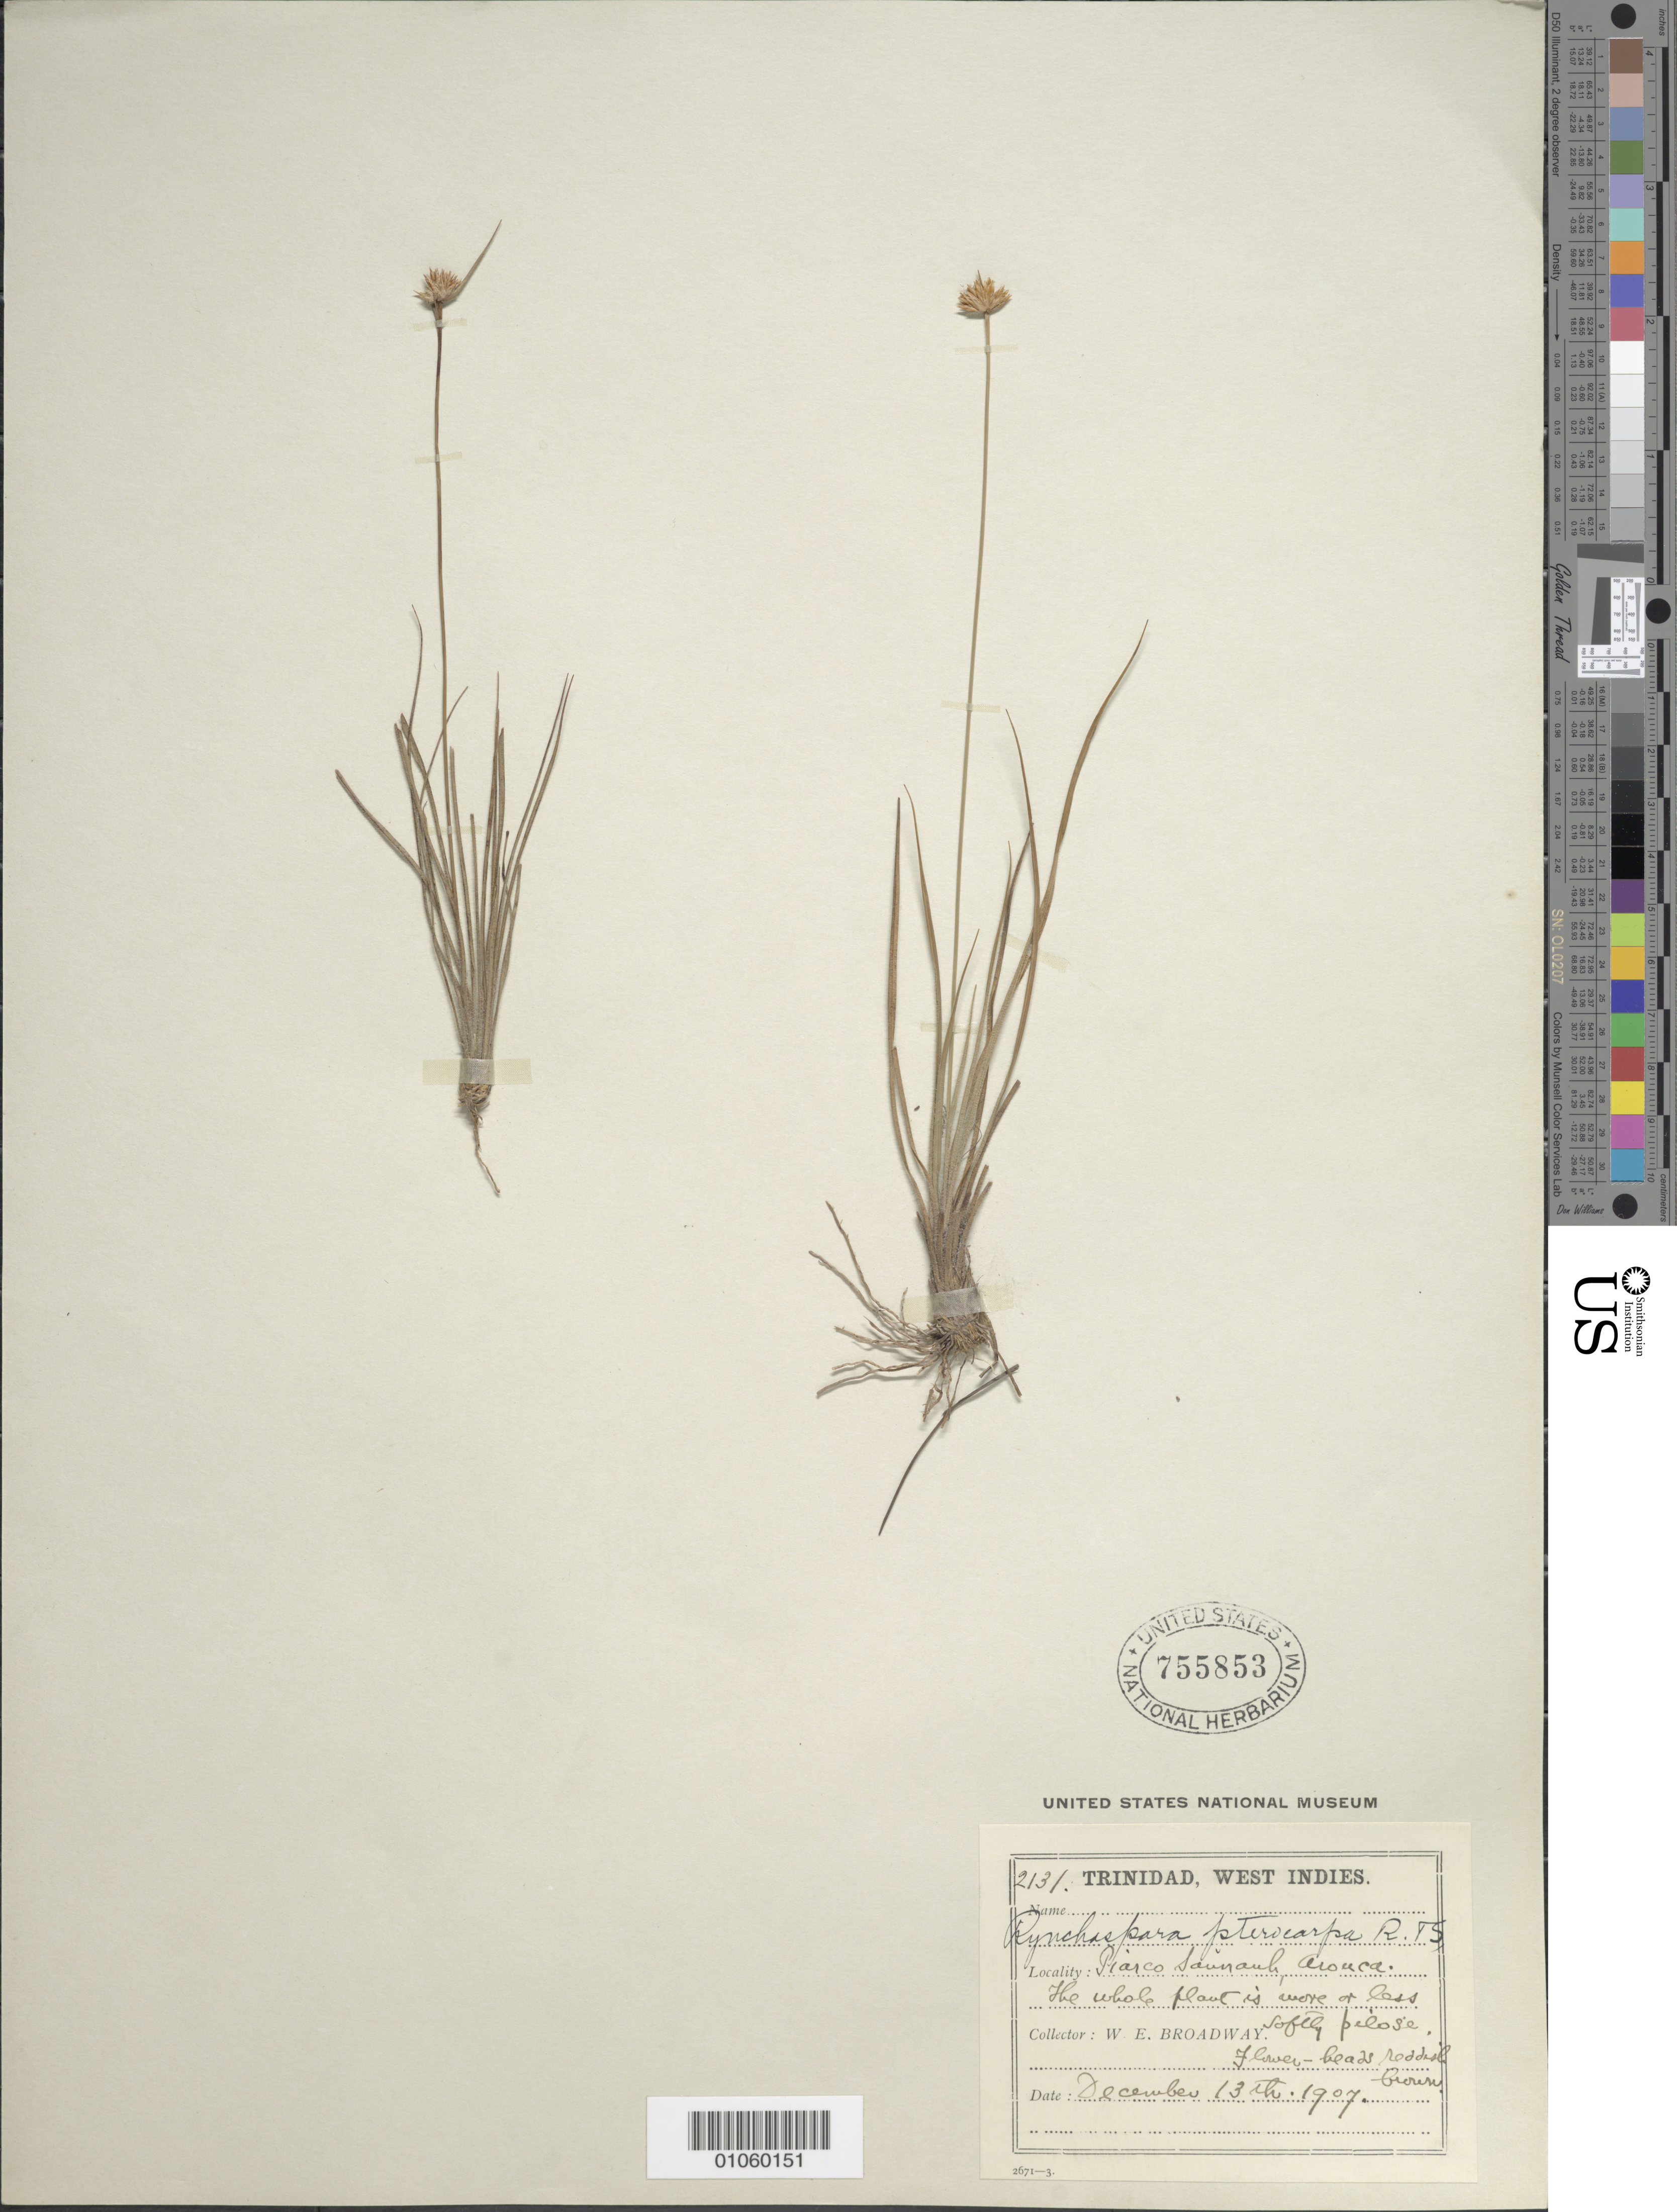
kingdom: Plantae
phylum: Tracheophyta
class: Liliopsida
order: Poales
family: Cyperaceae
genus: Rhynchospora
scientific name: Rhynchospora barbata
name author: (Vahl) Kunth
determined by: Alves, K.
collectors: W. E. Broadway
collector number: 2131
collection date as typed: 13 Dec 1907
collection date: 1907-12-13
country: Trinidad and Tobago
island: Trinidad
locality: Piarco Savannah, Arouca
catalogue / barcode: US 755853